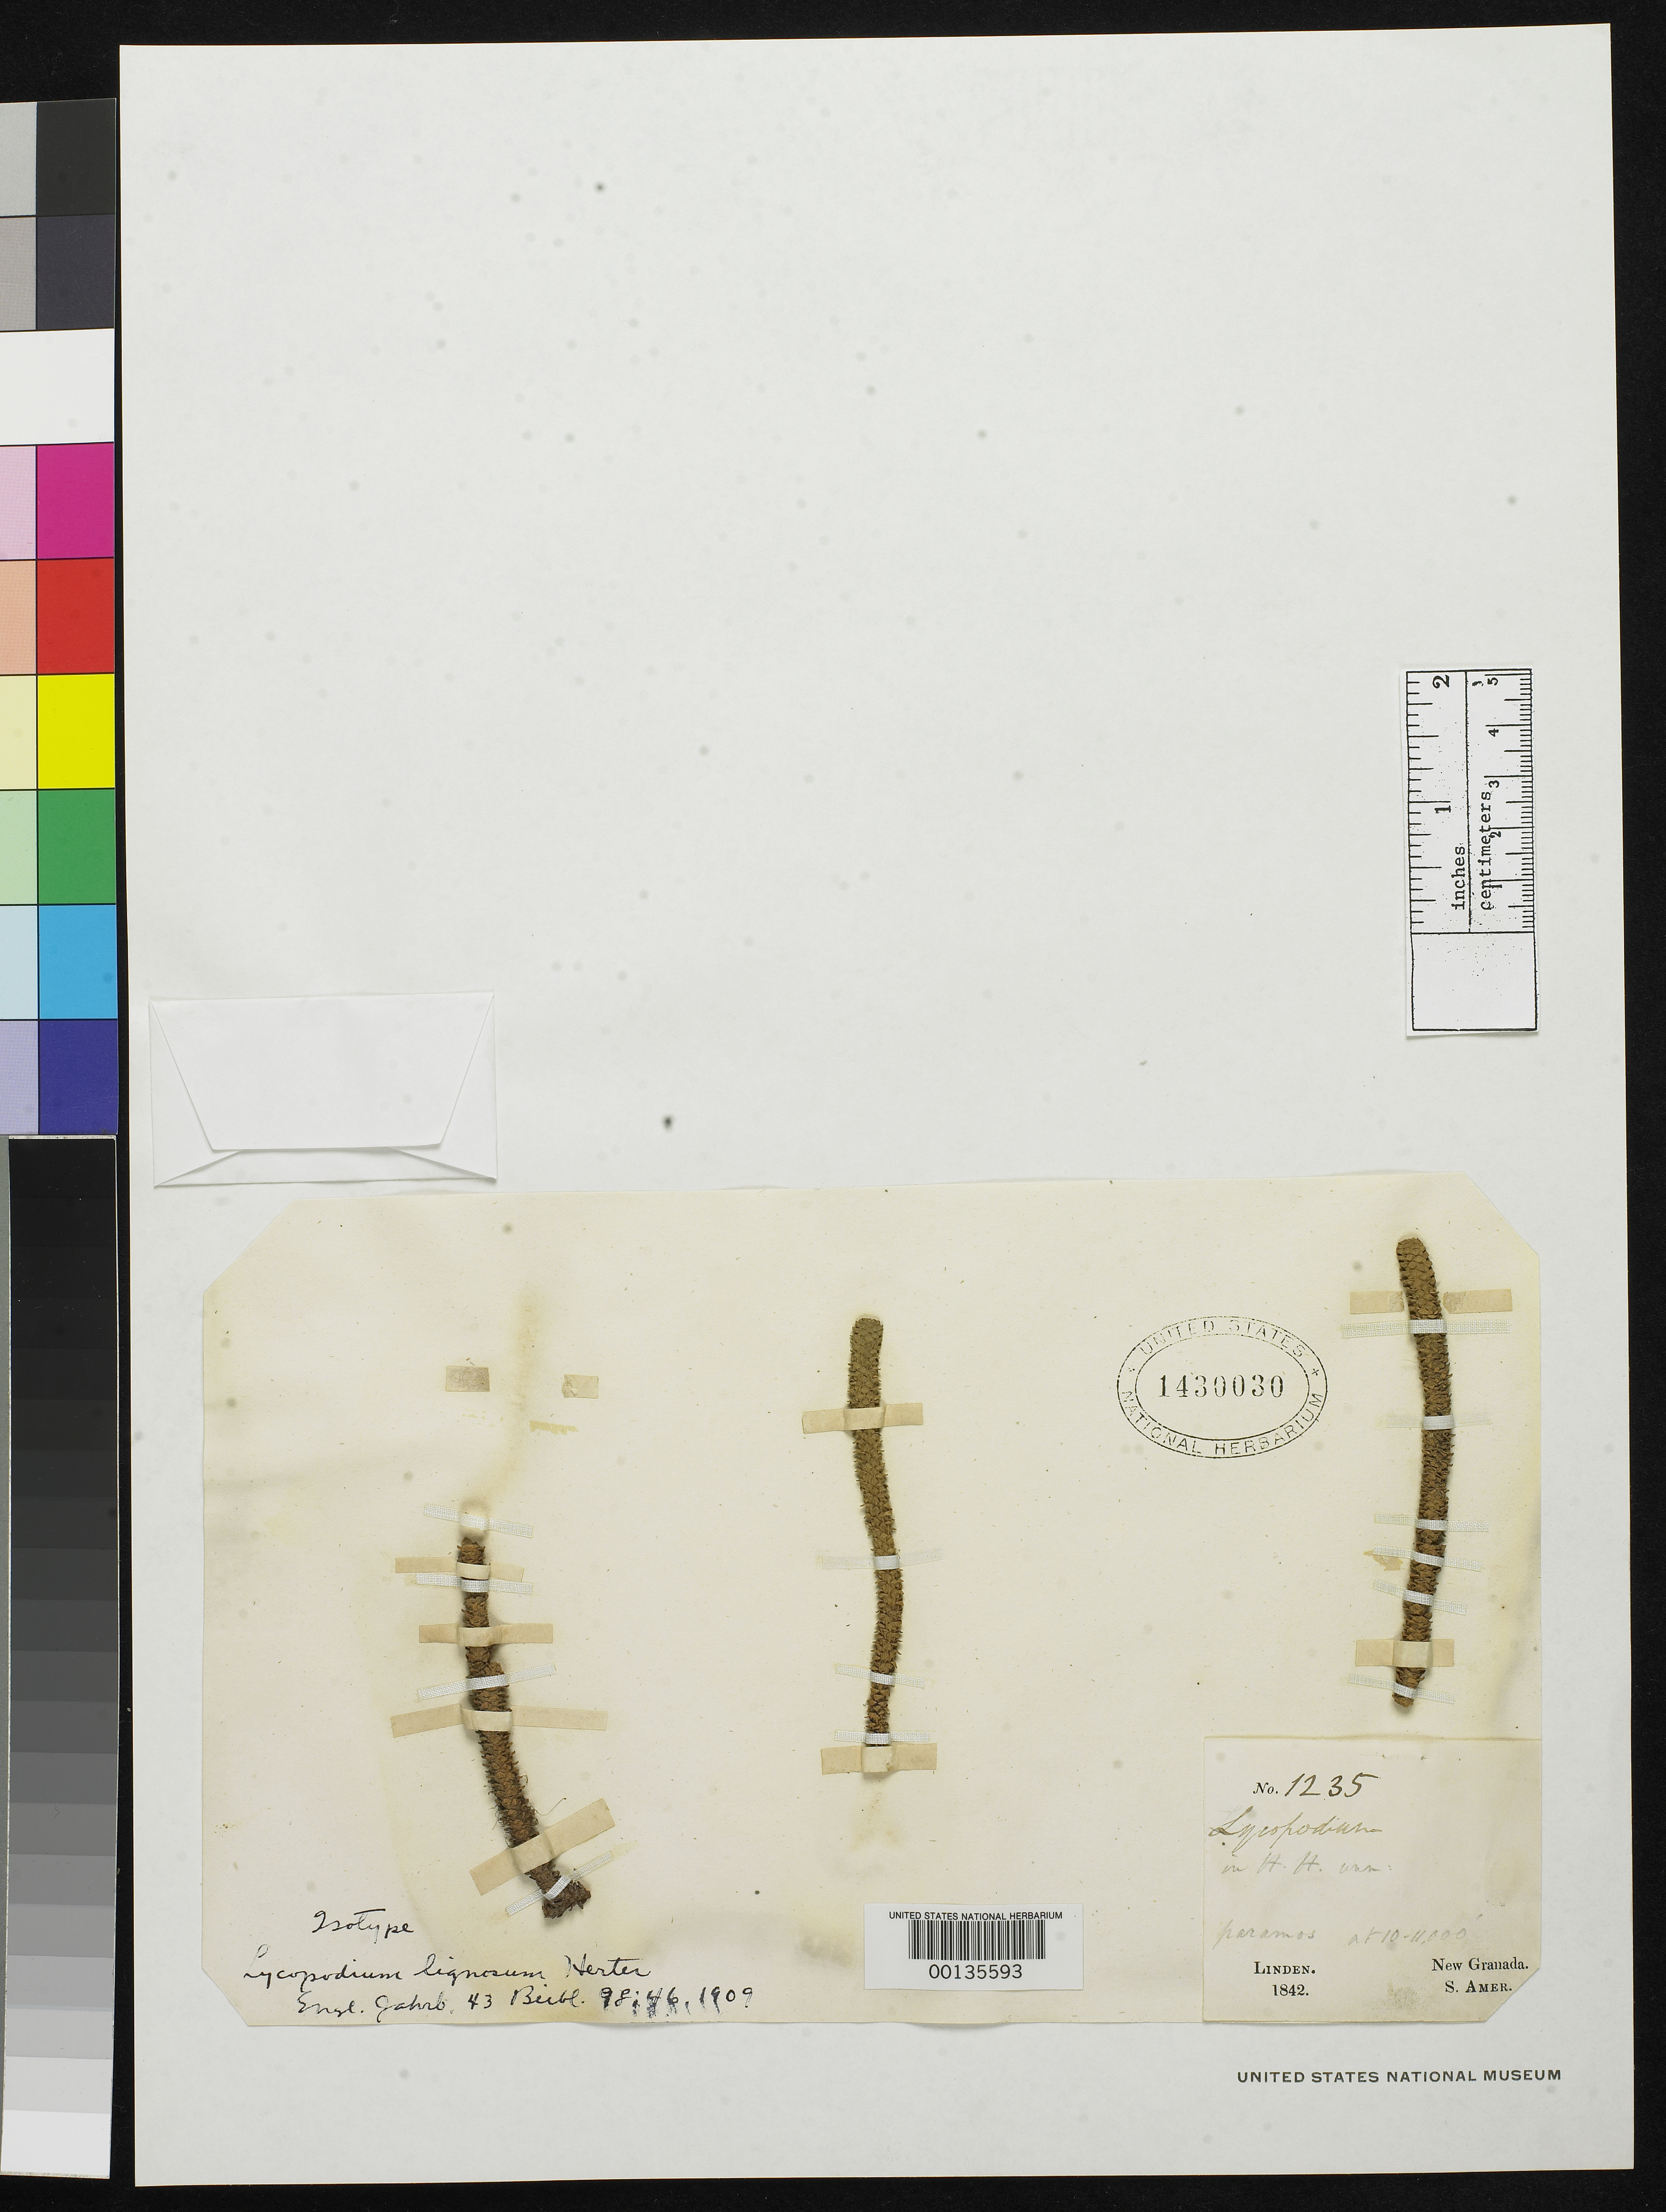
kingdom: Plantae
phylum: Tracheophyta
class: Lycopodiopsida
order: Lycopodiales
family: Lycopodiaceae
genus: Lycopodium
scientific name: Lycopodium lignosum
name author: Herter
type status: Isosyntype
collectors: I. Linden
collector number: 1235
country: Colombia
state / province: Santander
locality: Pamplona, Paramos.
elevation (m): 3300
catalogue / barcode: US 1430030